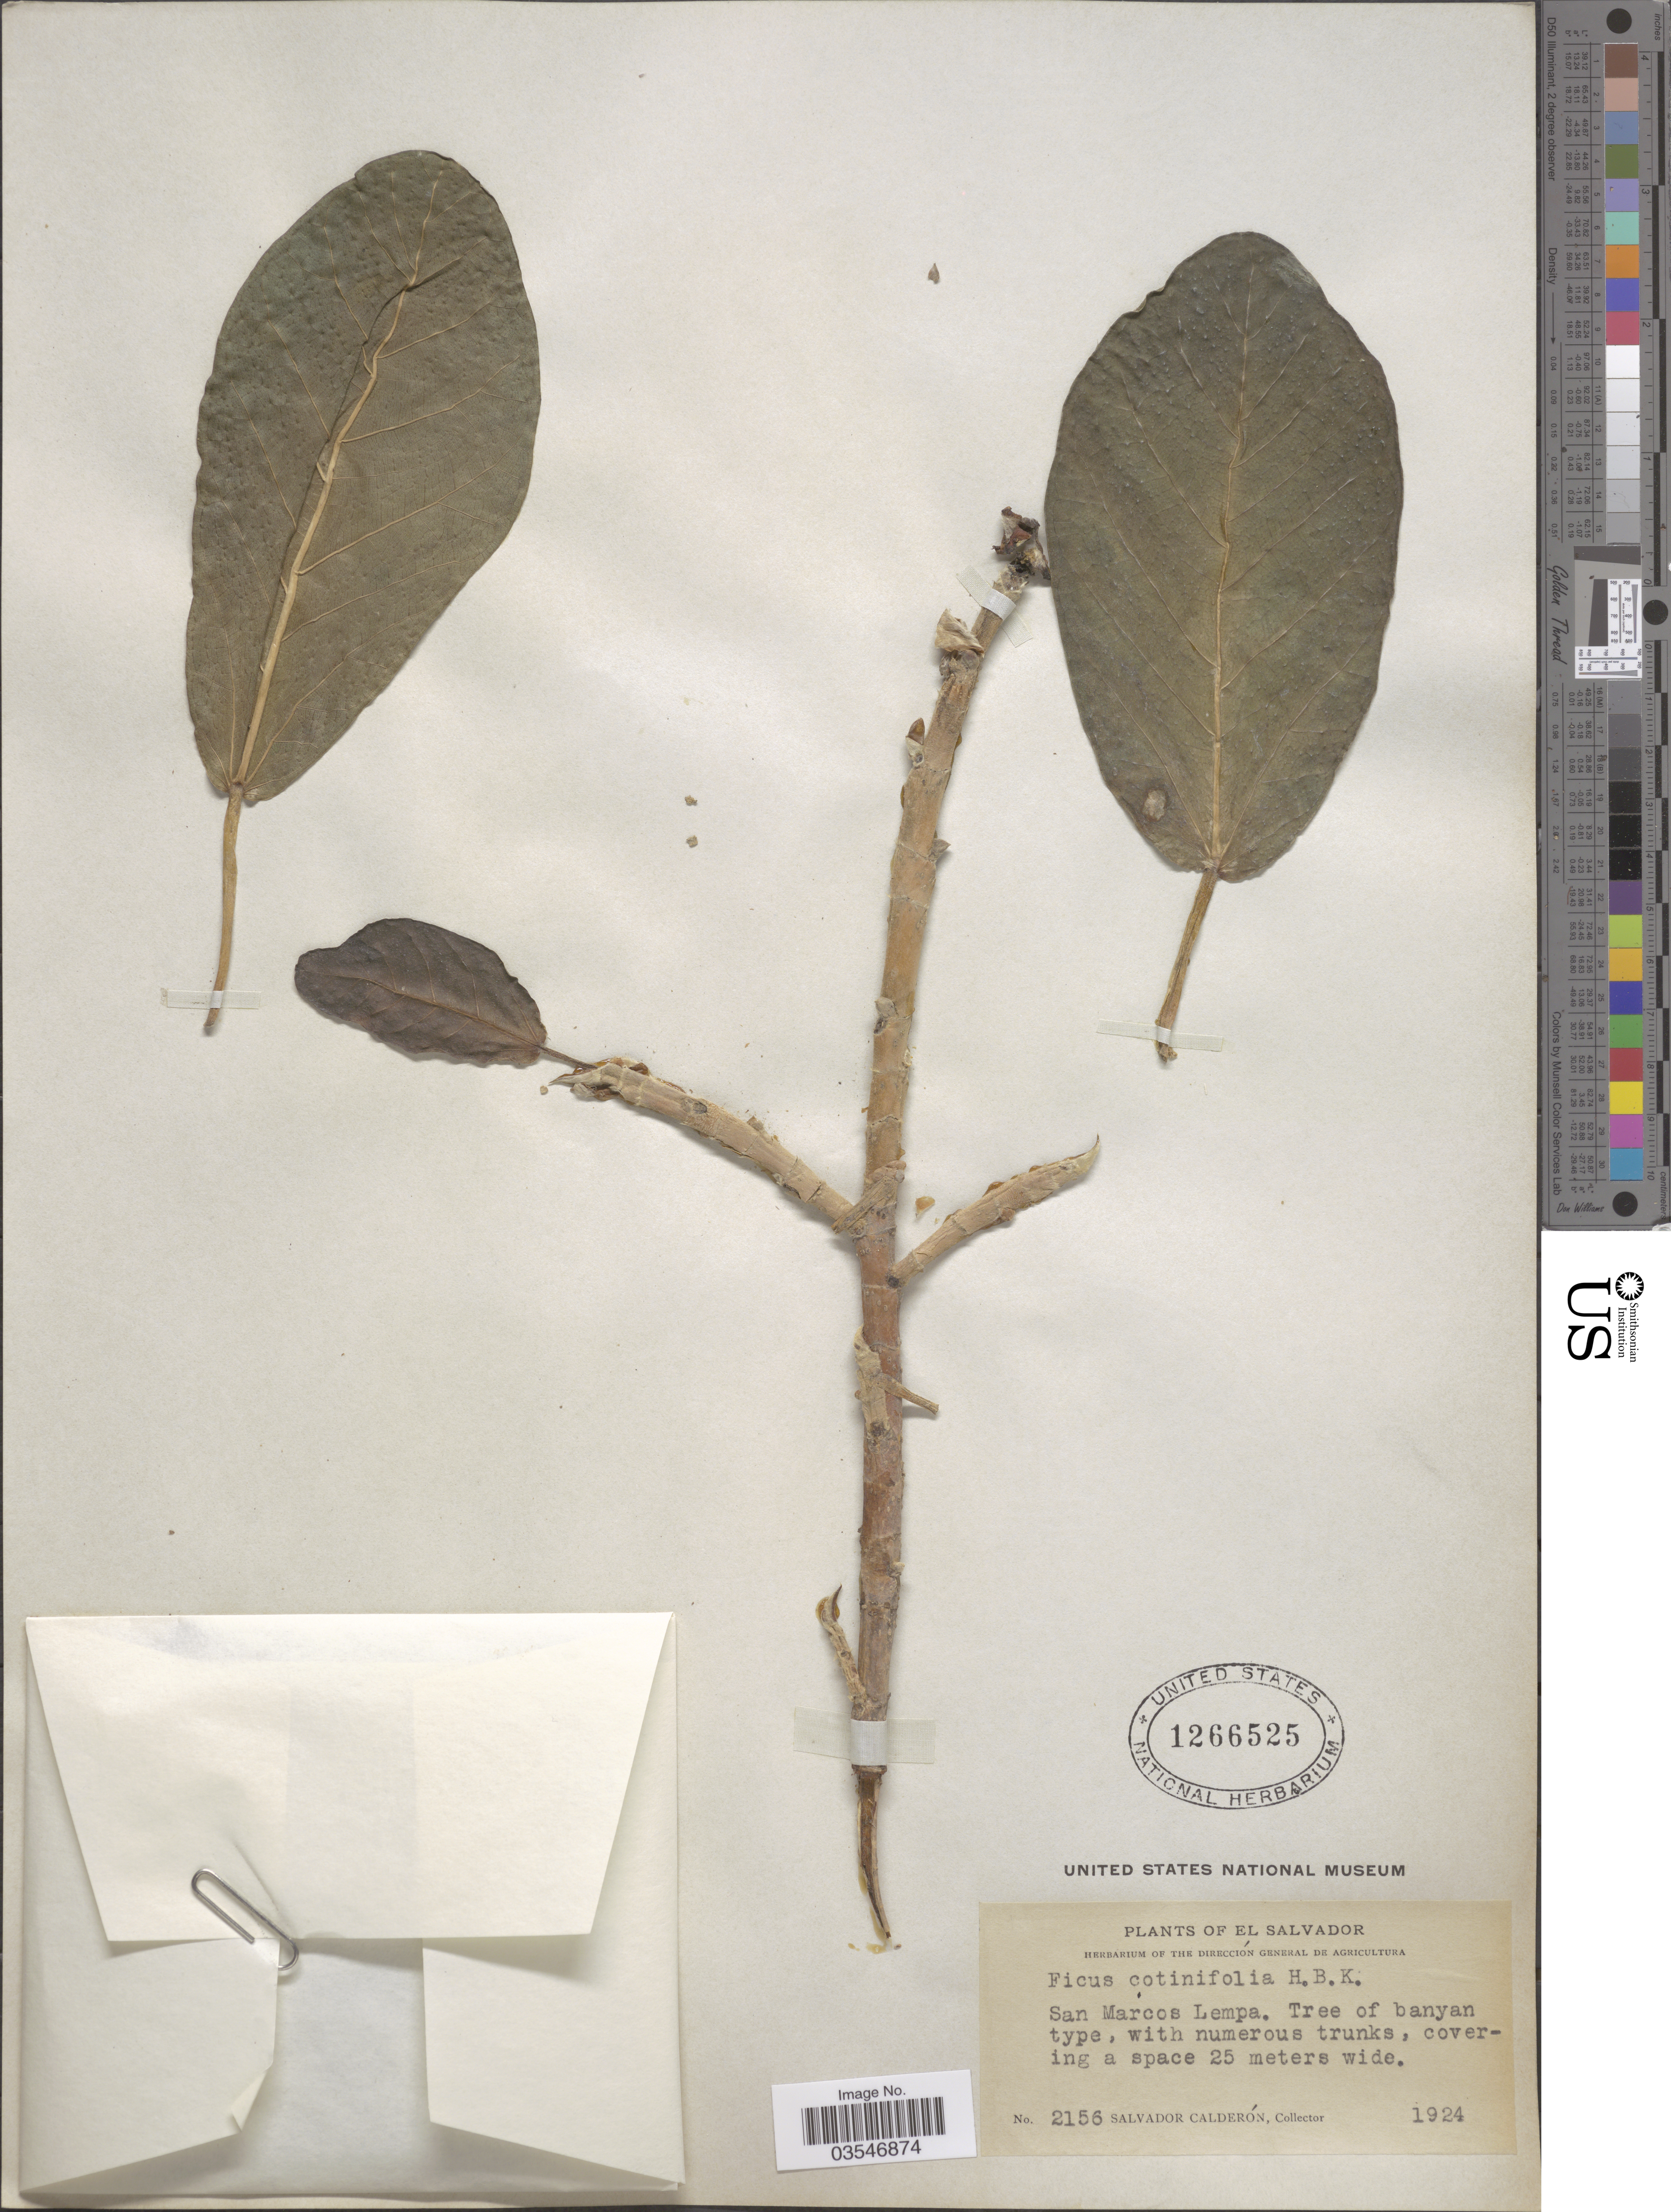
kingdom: Plantae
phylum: Tracheophyta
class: Magnoliopsida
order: Rosales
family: Moraceae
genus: Ficus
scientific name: Ficus cotinifolia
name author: Kunth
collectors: S. Calderón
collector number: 2156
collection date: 1924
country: Guatemala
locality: San Marcos Lempa.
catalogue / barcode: US 1266525